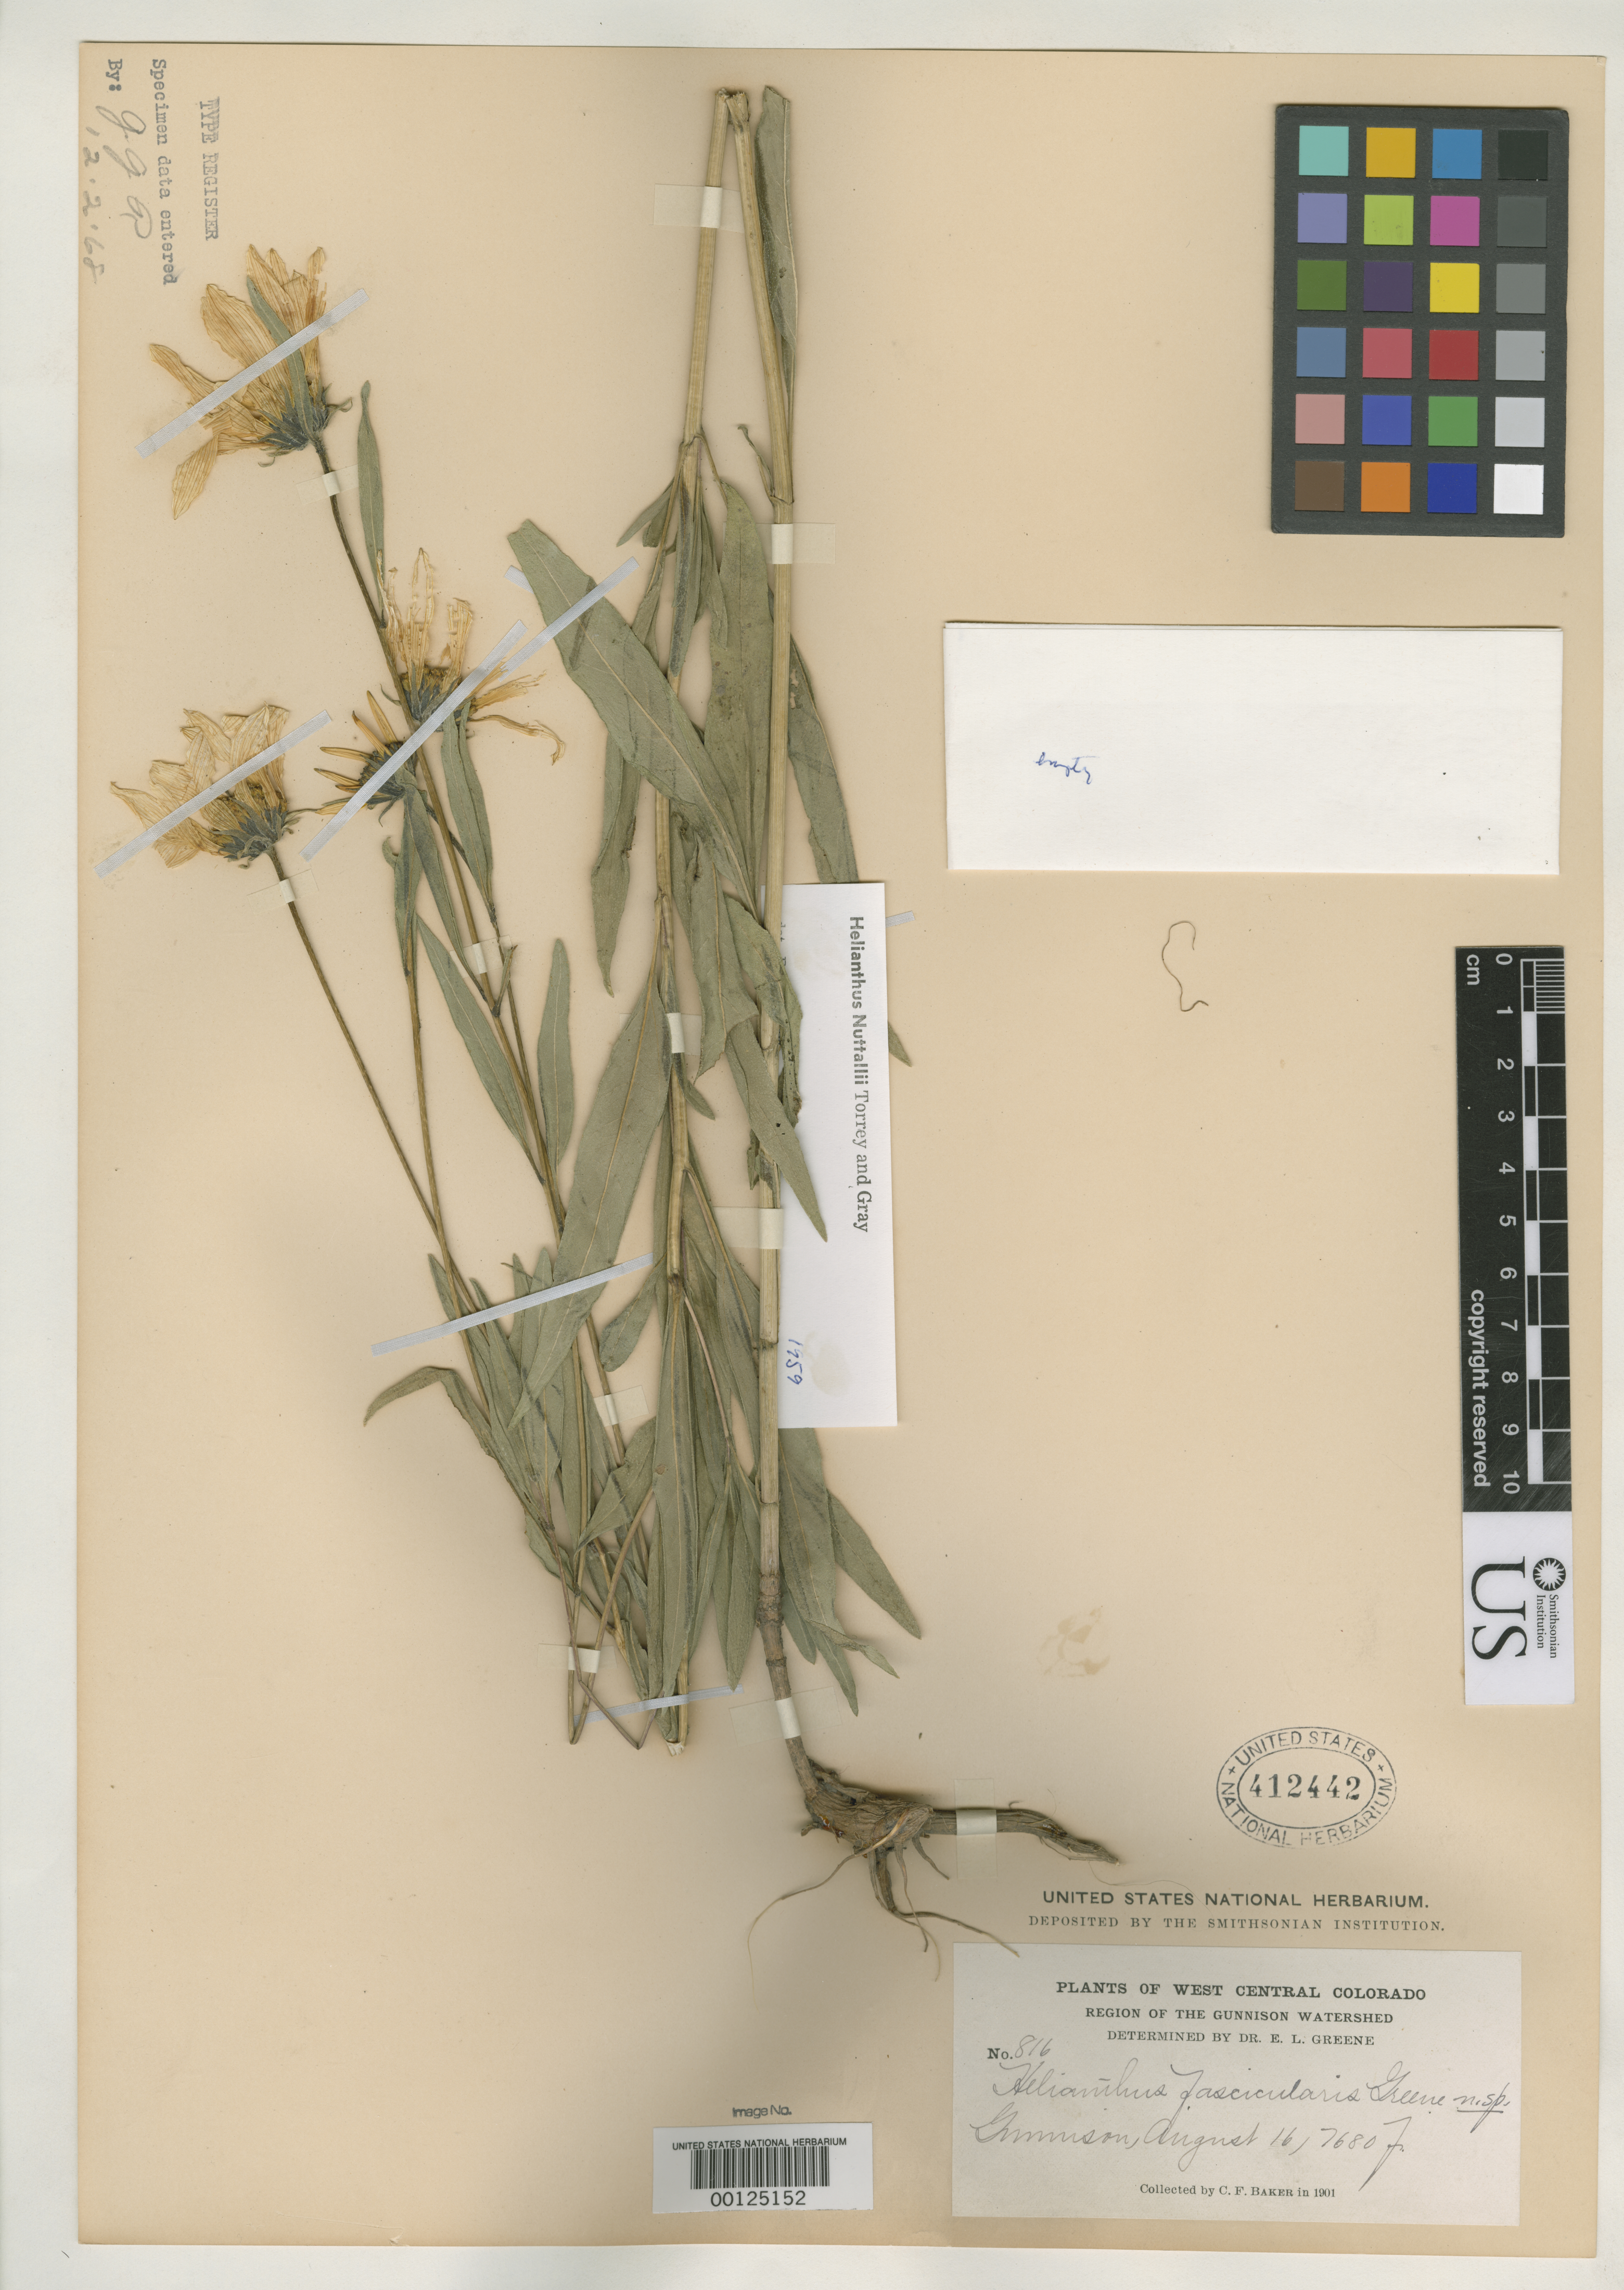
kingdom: Plantae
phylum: Tracheophyta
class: Magnoliopsida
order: Asterales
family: Asteraceae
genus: Helianthus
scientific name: Helianthus fascicularis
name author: Greene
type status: Isosyntype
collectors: C. F. Baker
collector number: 816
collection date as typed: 16 Aug 1901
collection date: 1901-08-16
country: United States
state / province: Colorado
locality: Gunnison.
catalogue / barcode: US 412442